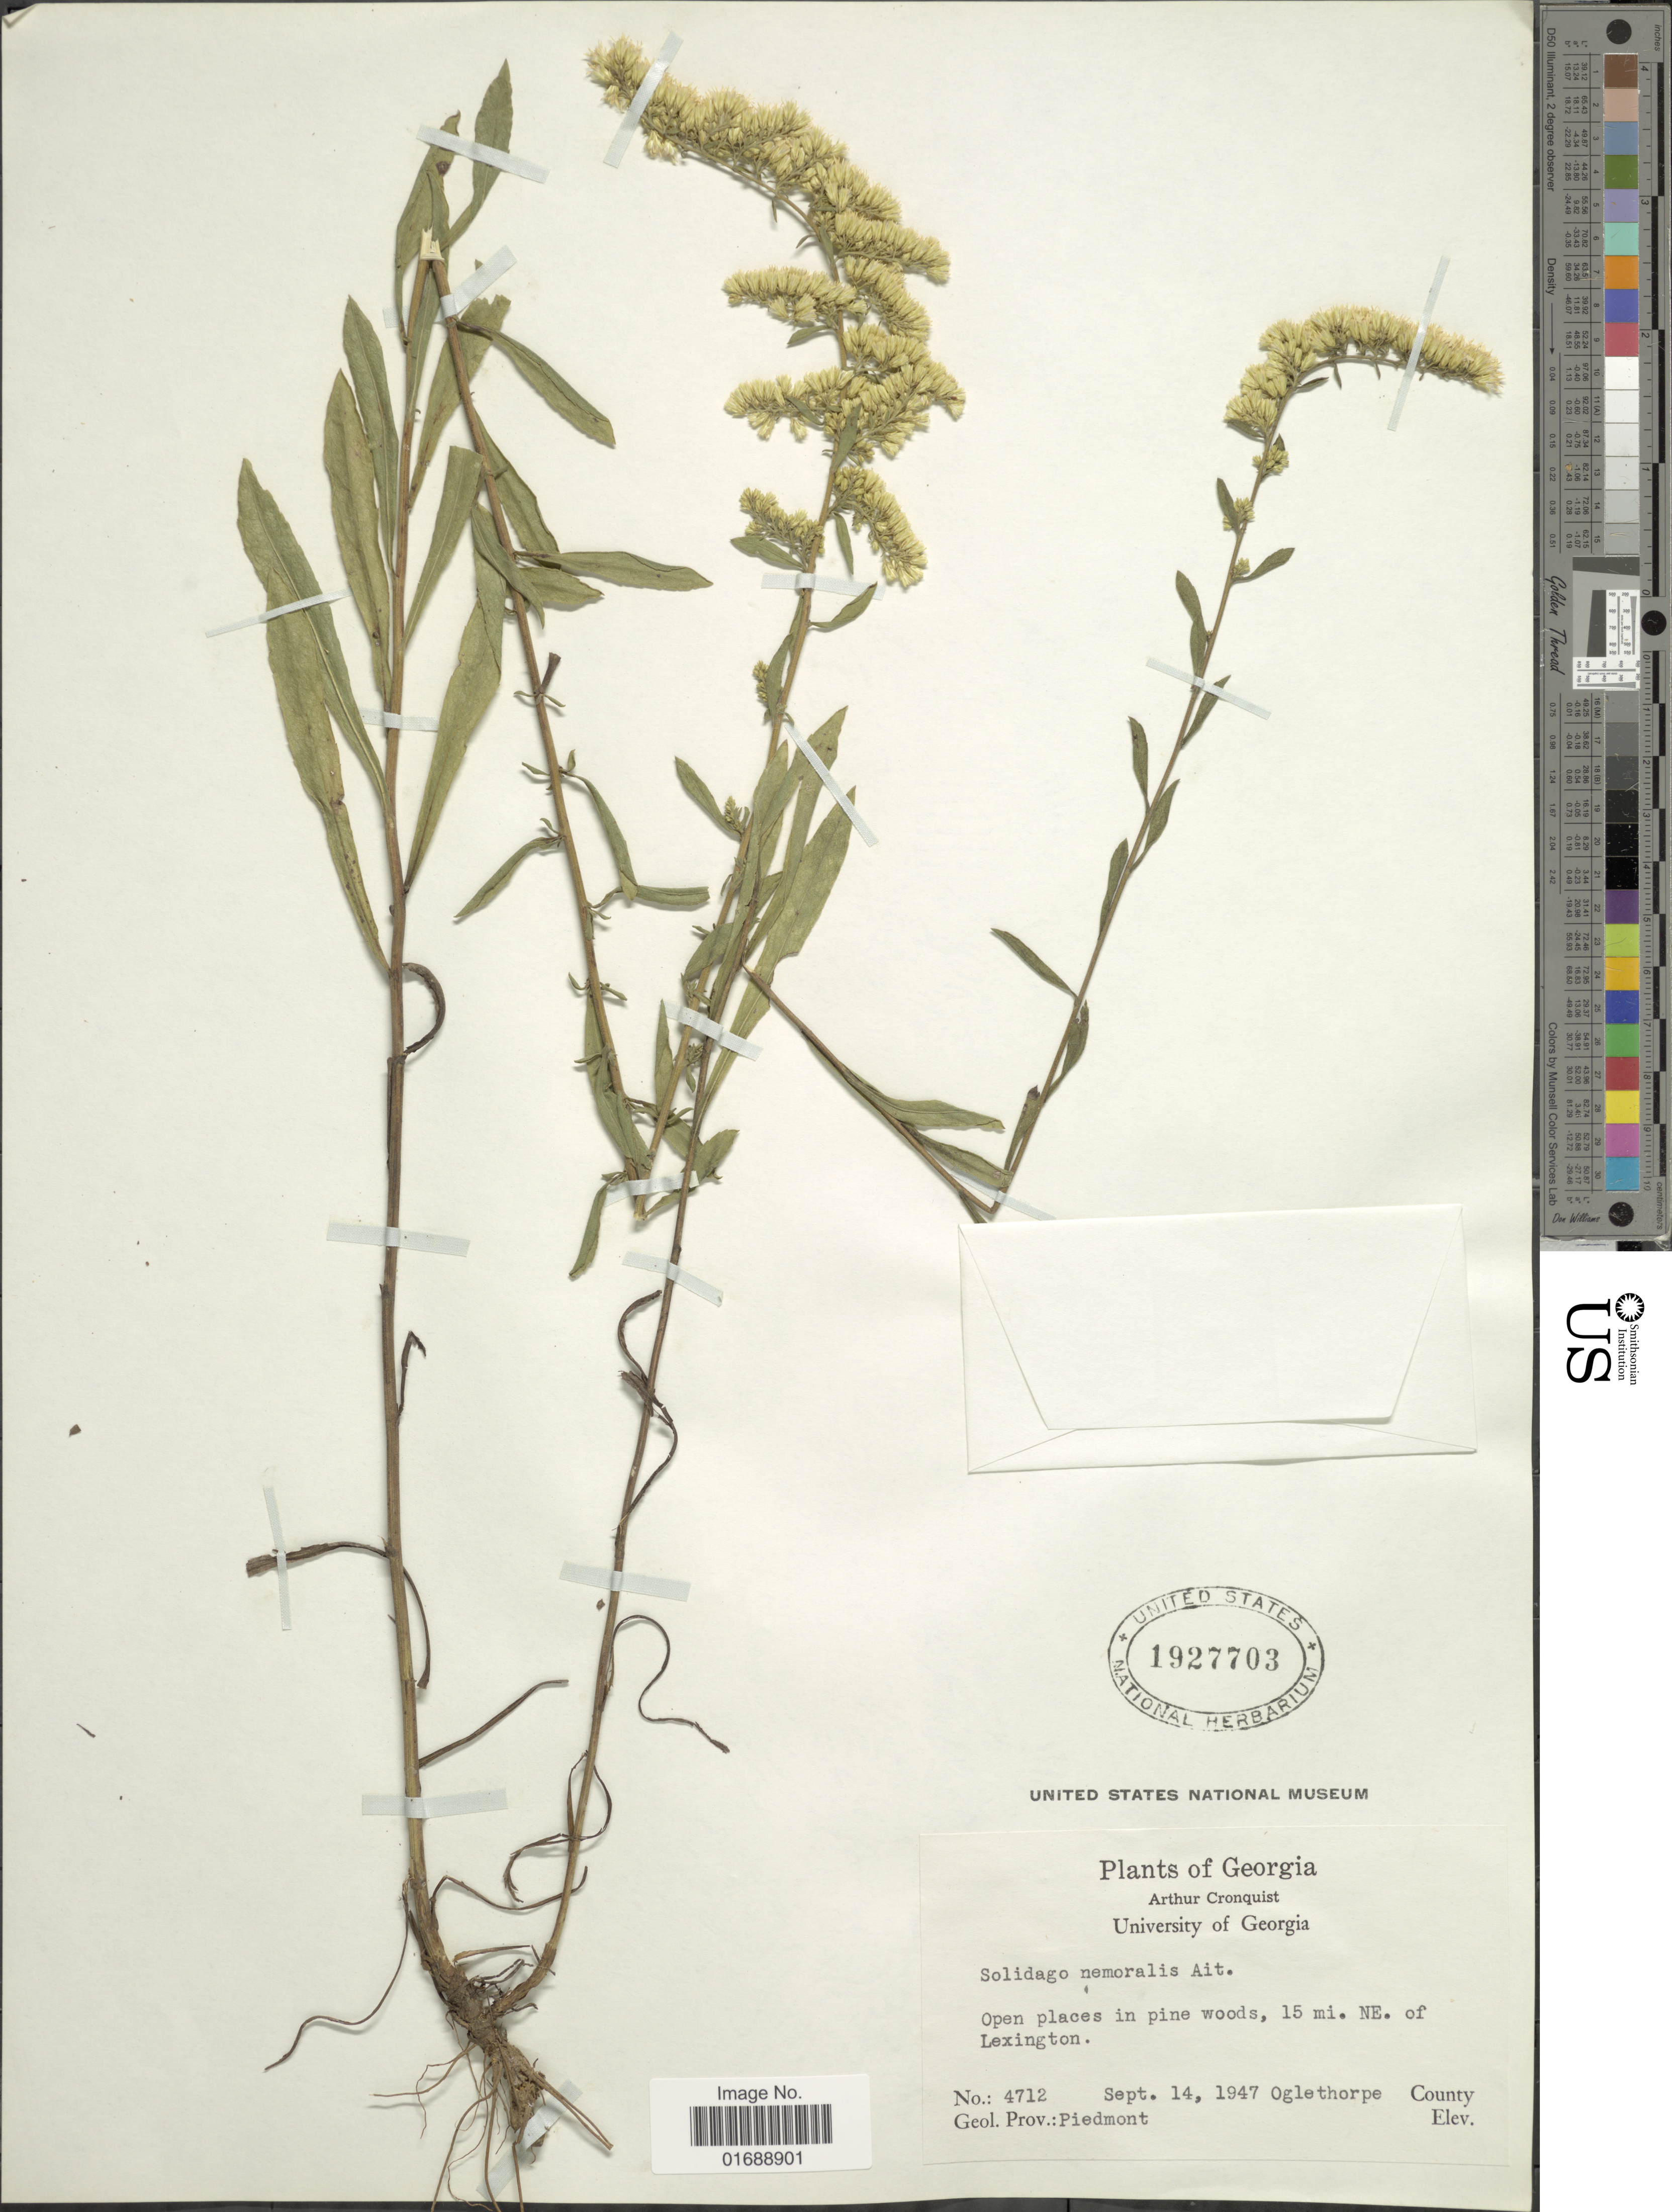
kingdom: Plantae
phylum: Tracheophyta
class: Magnoliopsida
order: Asterales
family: Asteraceae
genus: Solidago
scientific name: Solidago nemoralis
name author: Aiton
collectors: A. J. Cronquist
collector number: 4712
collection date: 1947-09-14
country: United States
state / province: Georgia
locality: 15 mi. NE of Lexington, Oglethorpe County, Geol. Prov.: Piedmont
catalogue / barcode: US 1927703